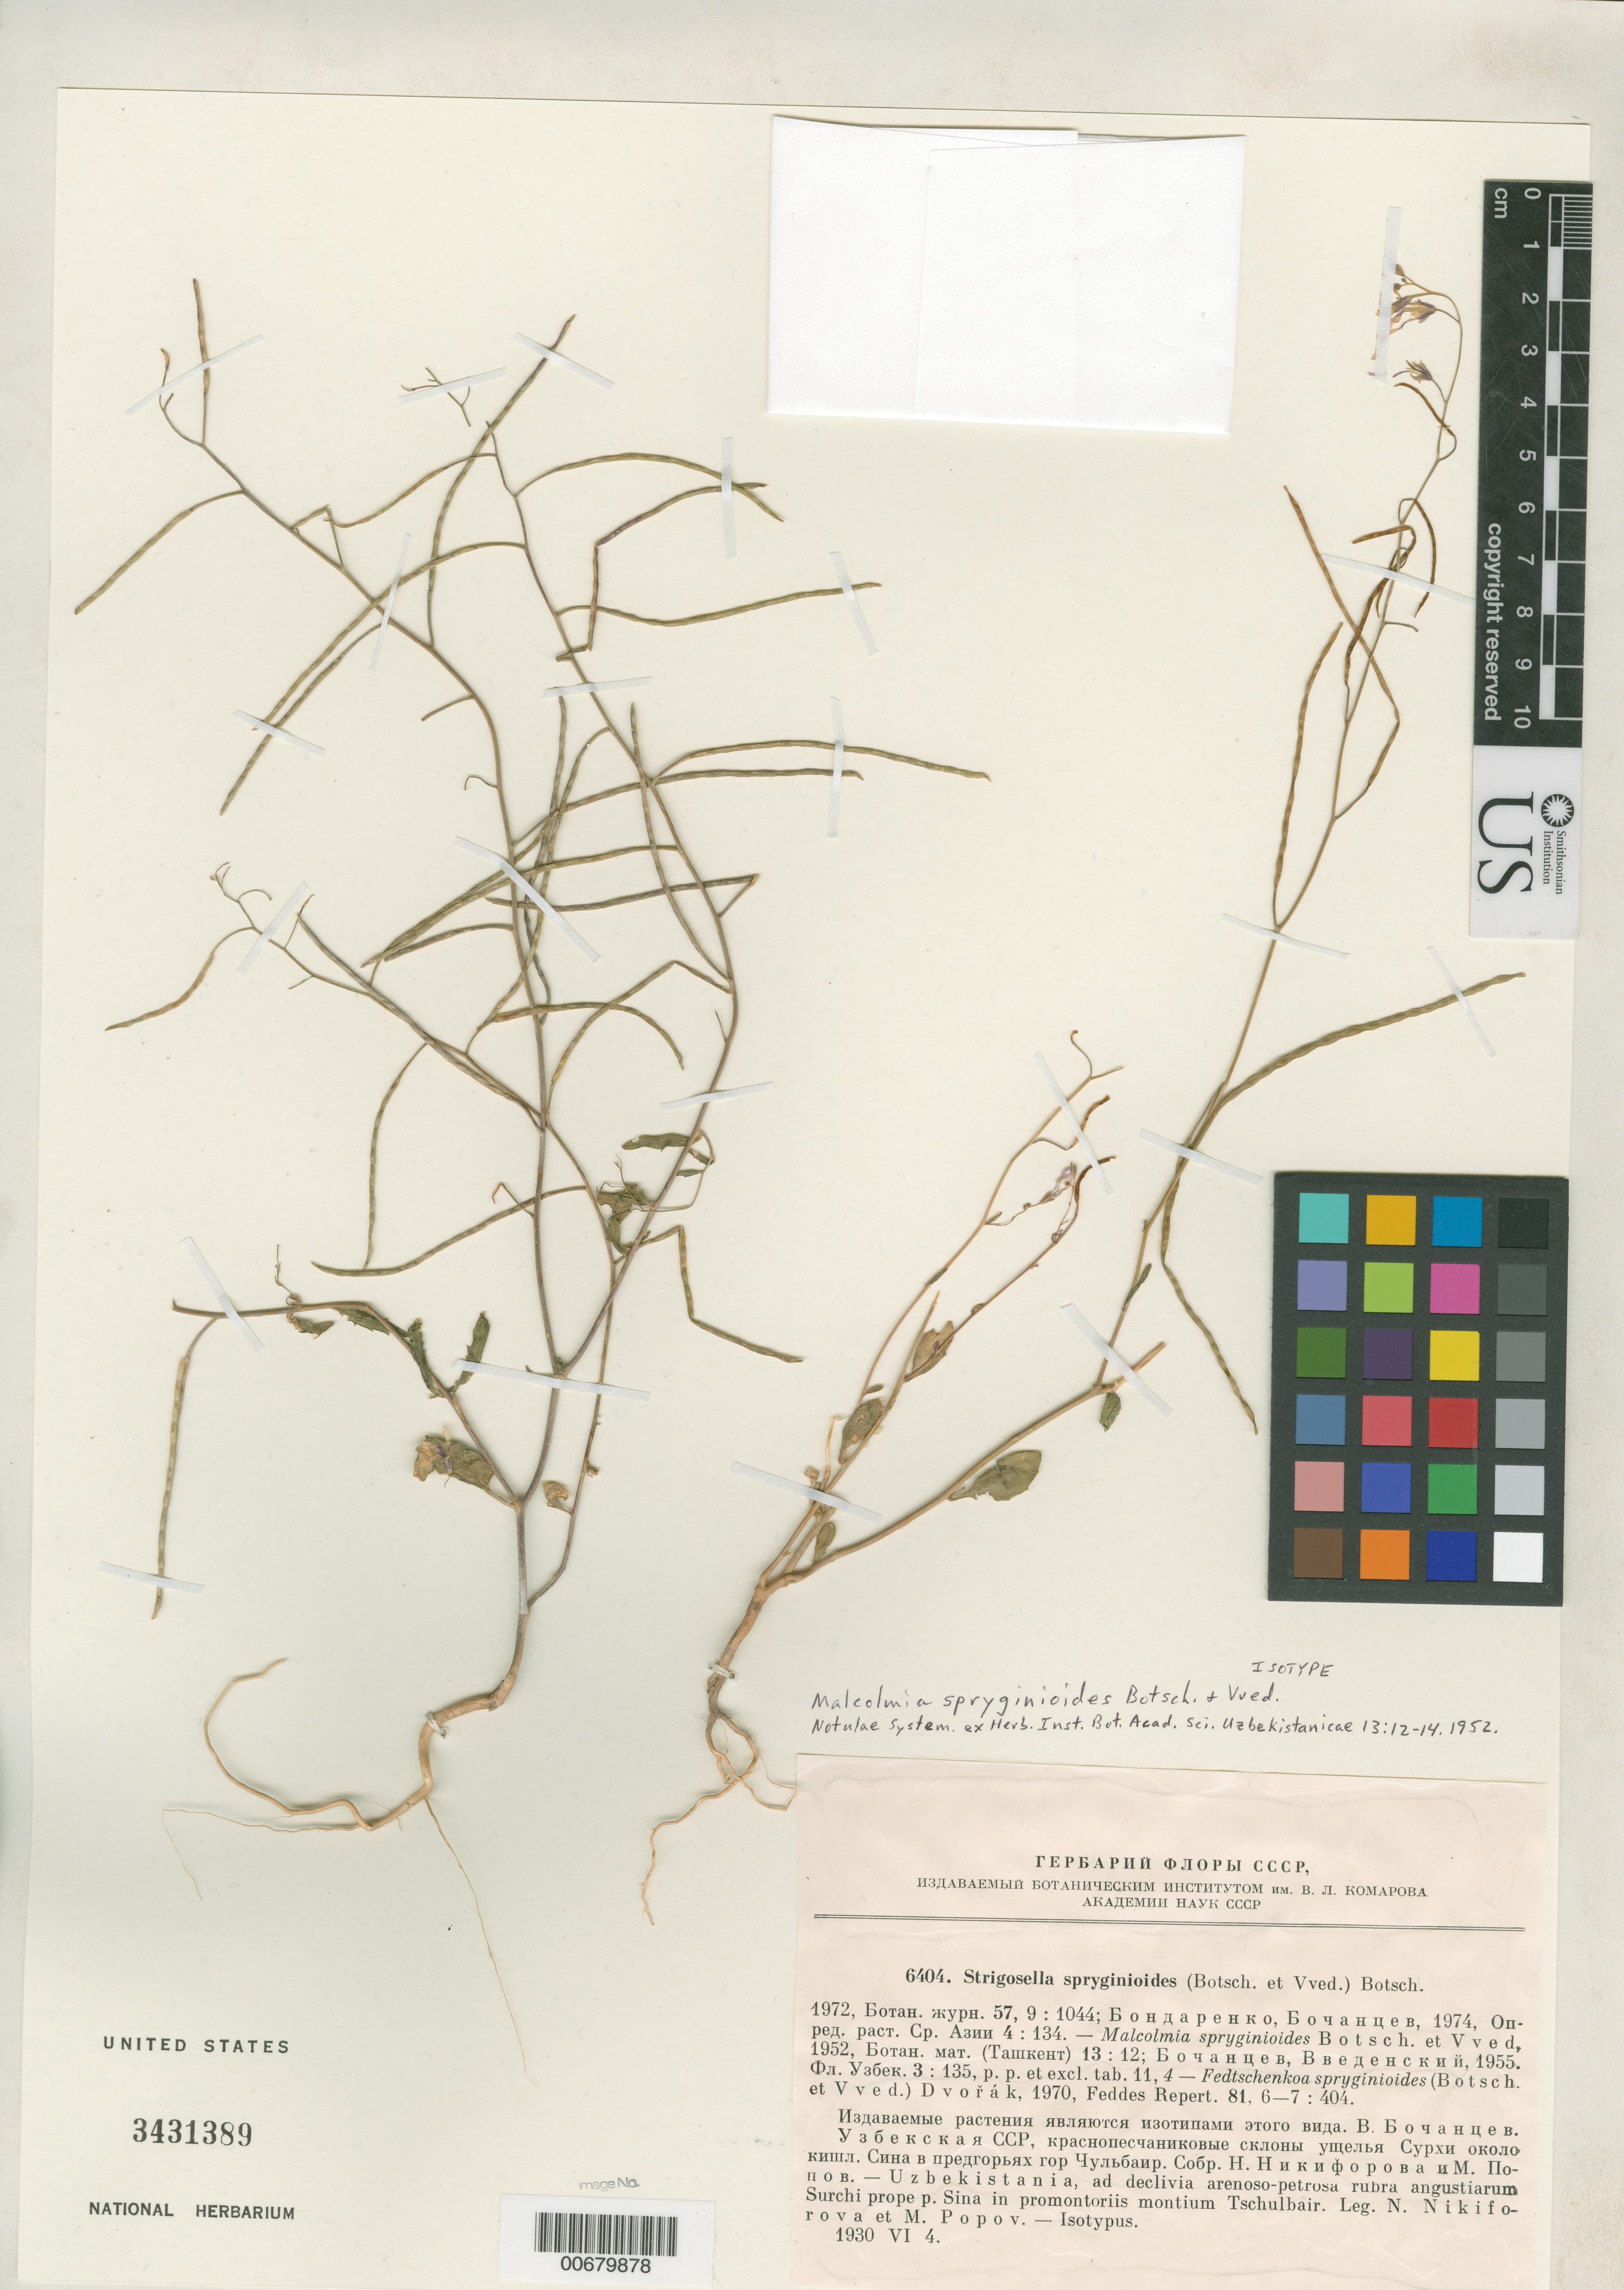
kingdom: Plantae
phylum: Tracheophyta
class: Magnoliopsida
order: Brassicales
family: Brassicaceae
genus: Malcolmia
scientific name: Malcolmia spryginioides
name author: Botsch. & Vved.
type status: Isotype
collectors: N. Nikiforova & M. Popov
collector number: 6404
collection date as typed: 04 Jun 1930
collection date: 1930-06-04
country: Uzbekistan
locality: Ad declivia arenoso-petrosa rubra angustiarum Surchi prope p. Sina in promontoriis montium Tschulbair.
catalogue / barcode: US 3431389